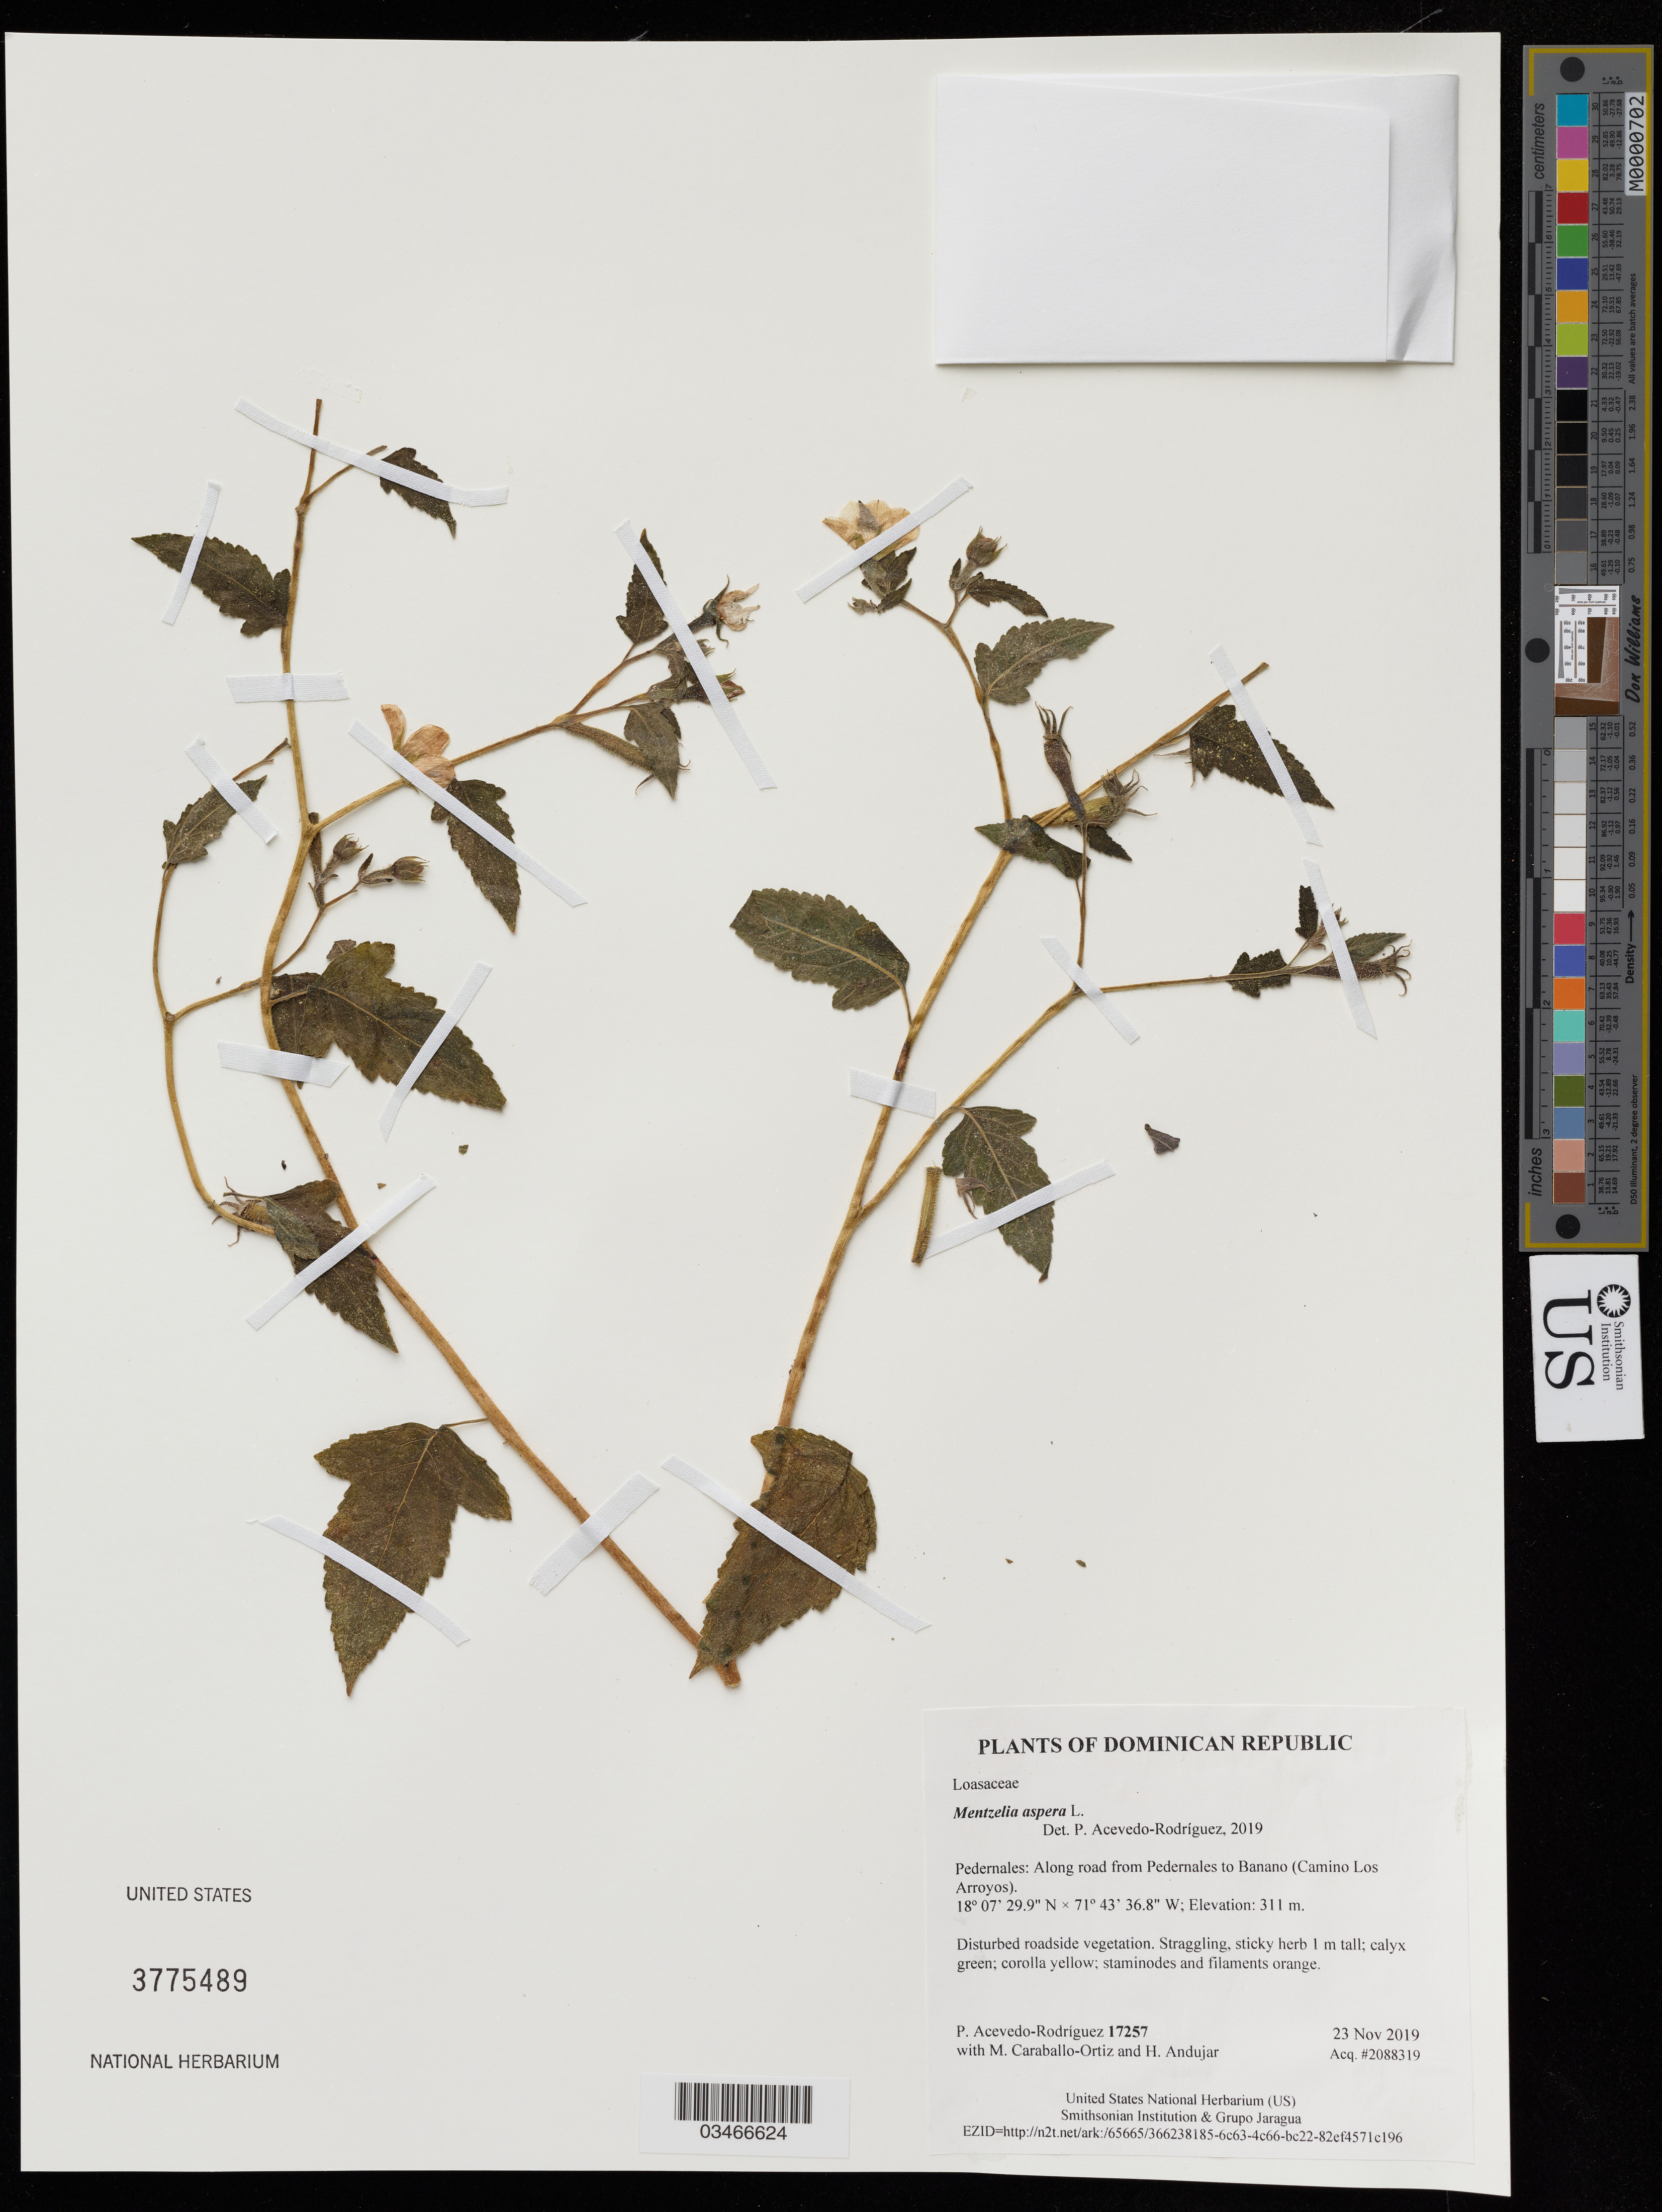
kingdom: Plantae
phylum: Tracheophyta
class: Magnoliopsida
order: Cornales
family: Loasaceae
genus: Mentzelia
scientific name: Mentzelia aspera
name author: L.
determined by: Acevedo-Rodriguez, P., (US), Smithsonian Institution - National Museum of Natural History (UNITED STATES)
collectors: P. Acevedo-Rodriguez, M. Caraballo-Ortiz & H. Andujar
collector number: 17257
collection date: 2019-11-23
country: Dominican Republic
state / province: Pedernales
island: Hispaniola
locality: Along road from Pedernales to Banano (Camino Los Arroyos), disturbed roadside vegetation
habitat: Disturbed roadsie vegetation.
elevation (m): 311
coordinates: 18.12498 N, 71.72690 W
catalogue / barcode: US 3775489